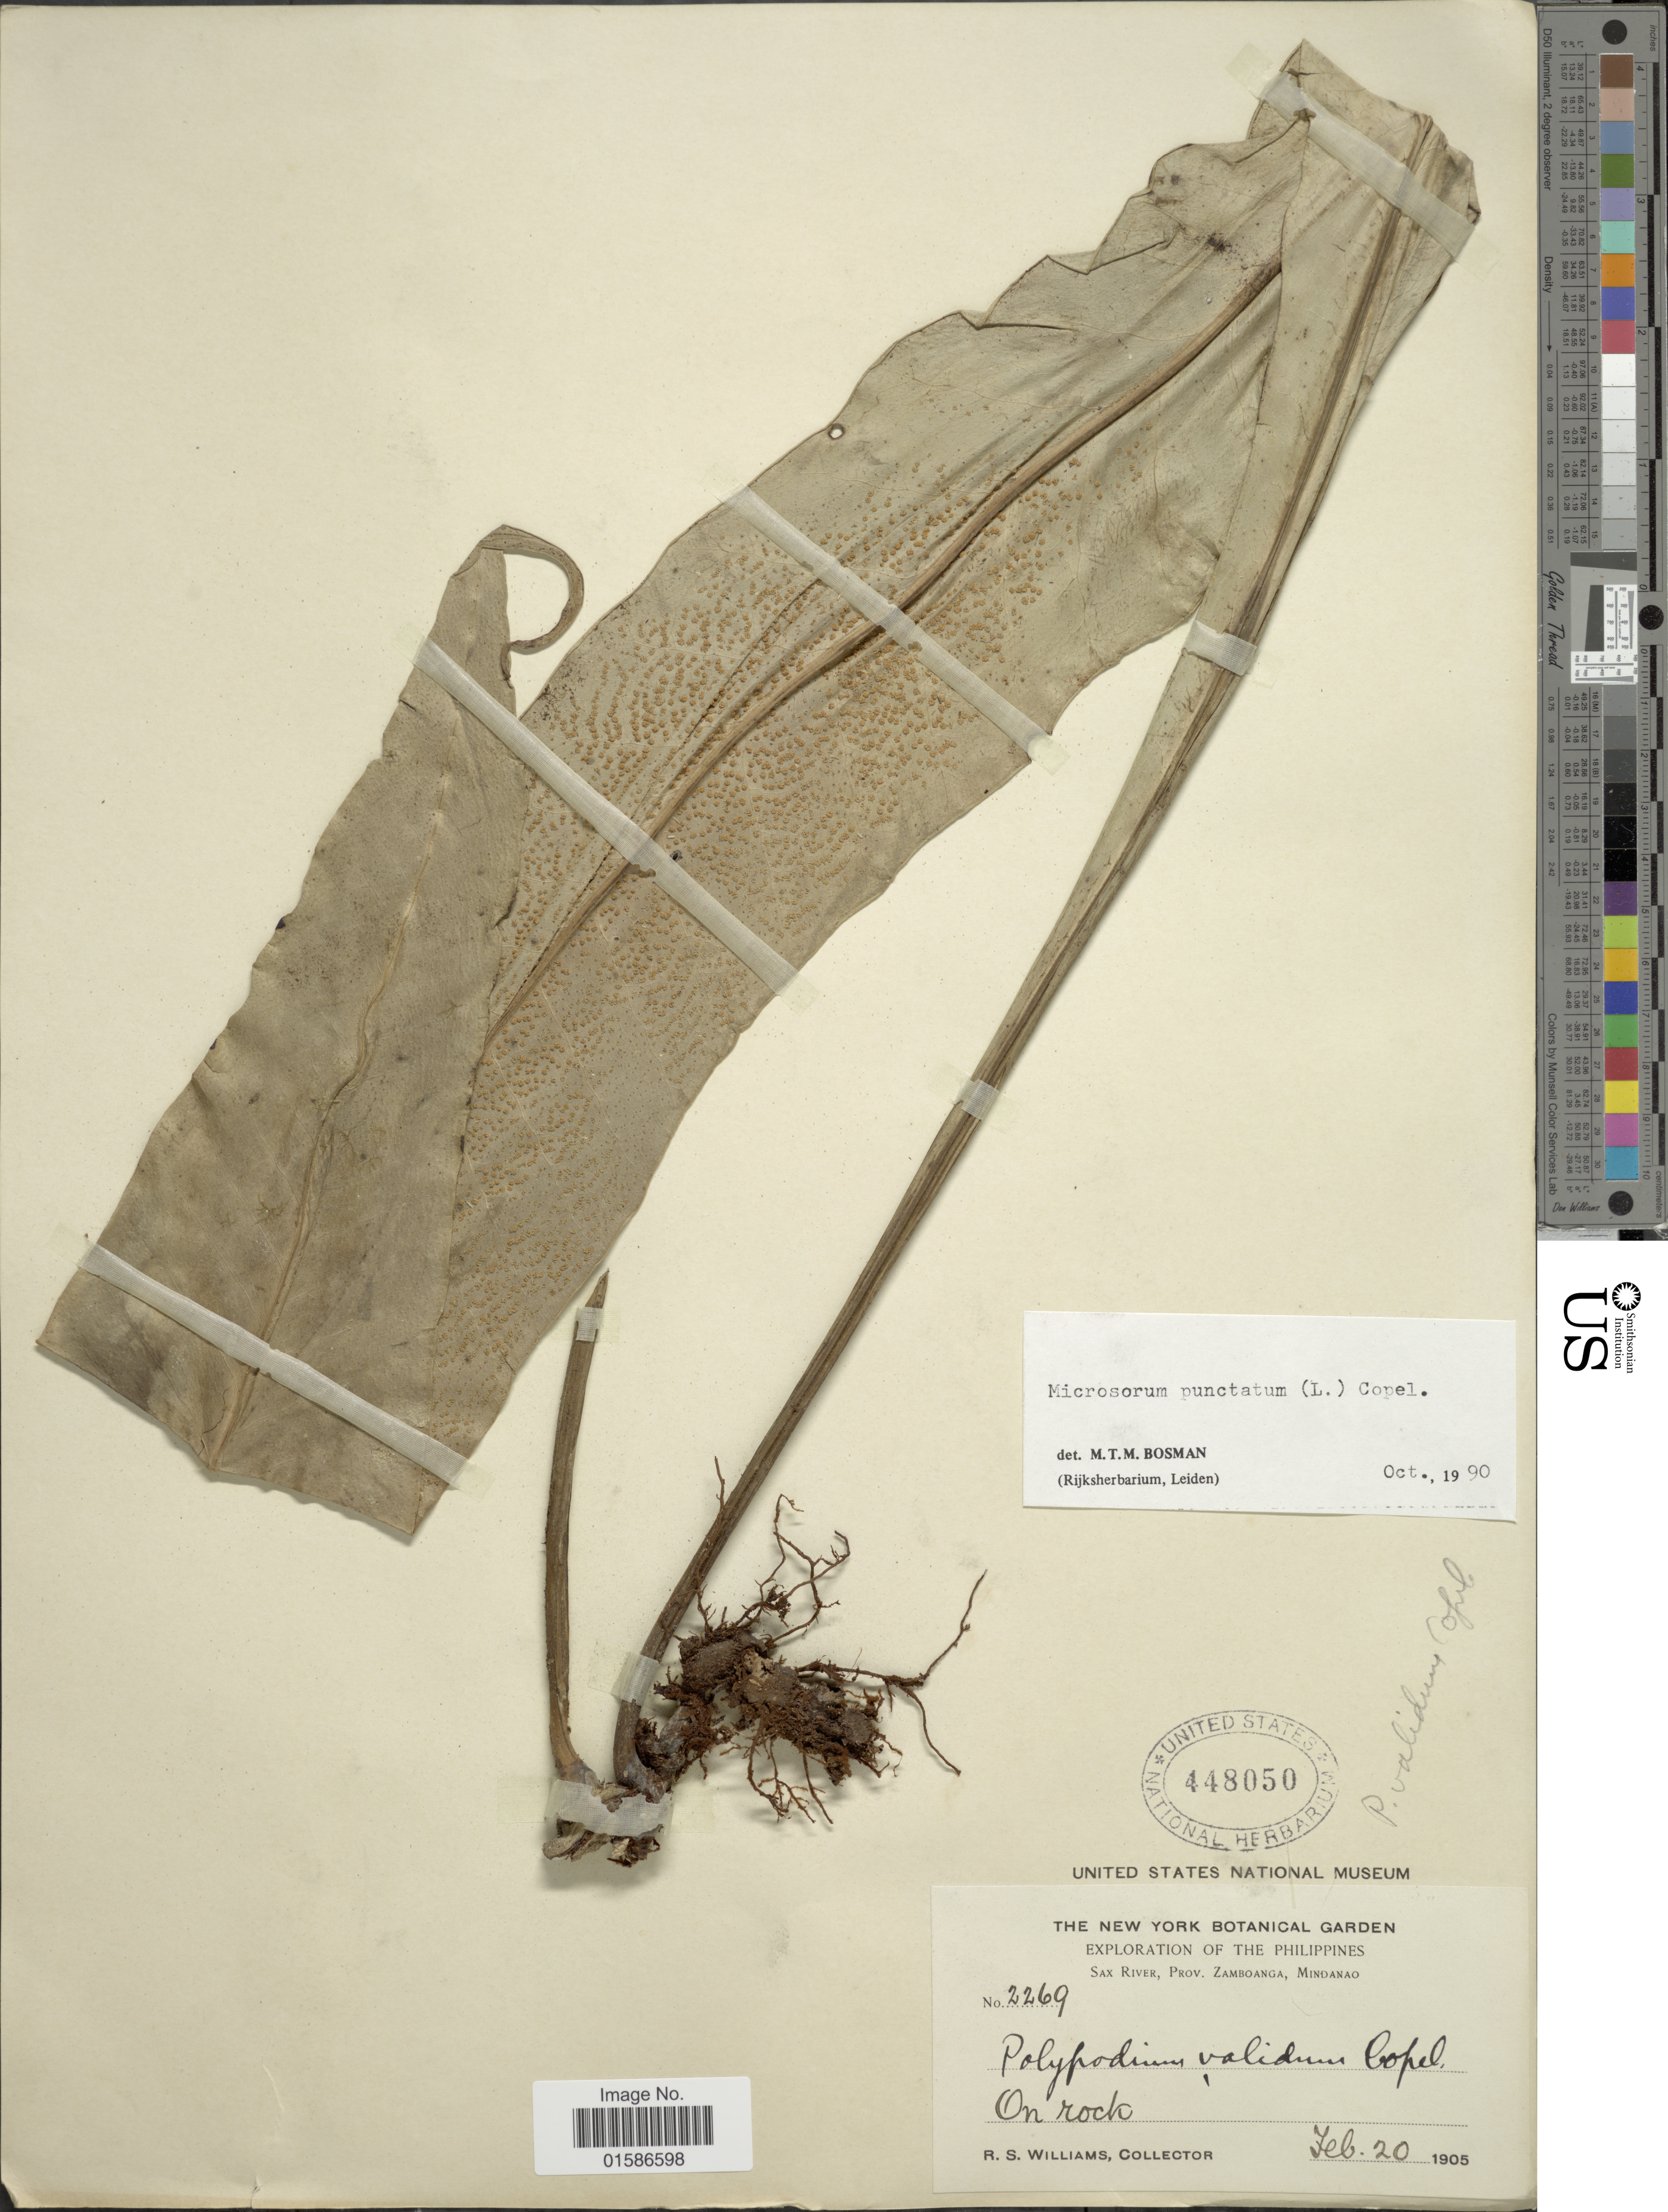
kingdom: Plantae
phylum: Tracheophyta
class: Polypodiopsida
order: Polypodiales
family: Polypodiaceae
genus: Microsorum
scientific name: Microsorum punctatum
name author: (L.) Copel.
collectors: R. S. Williams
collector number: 2269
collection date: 1905-02-20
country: Philippines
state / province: Zamboanga Peninsula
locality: Sax River, Prov. Zamboanga, Mindanao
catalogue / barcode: US 448050